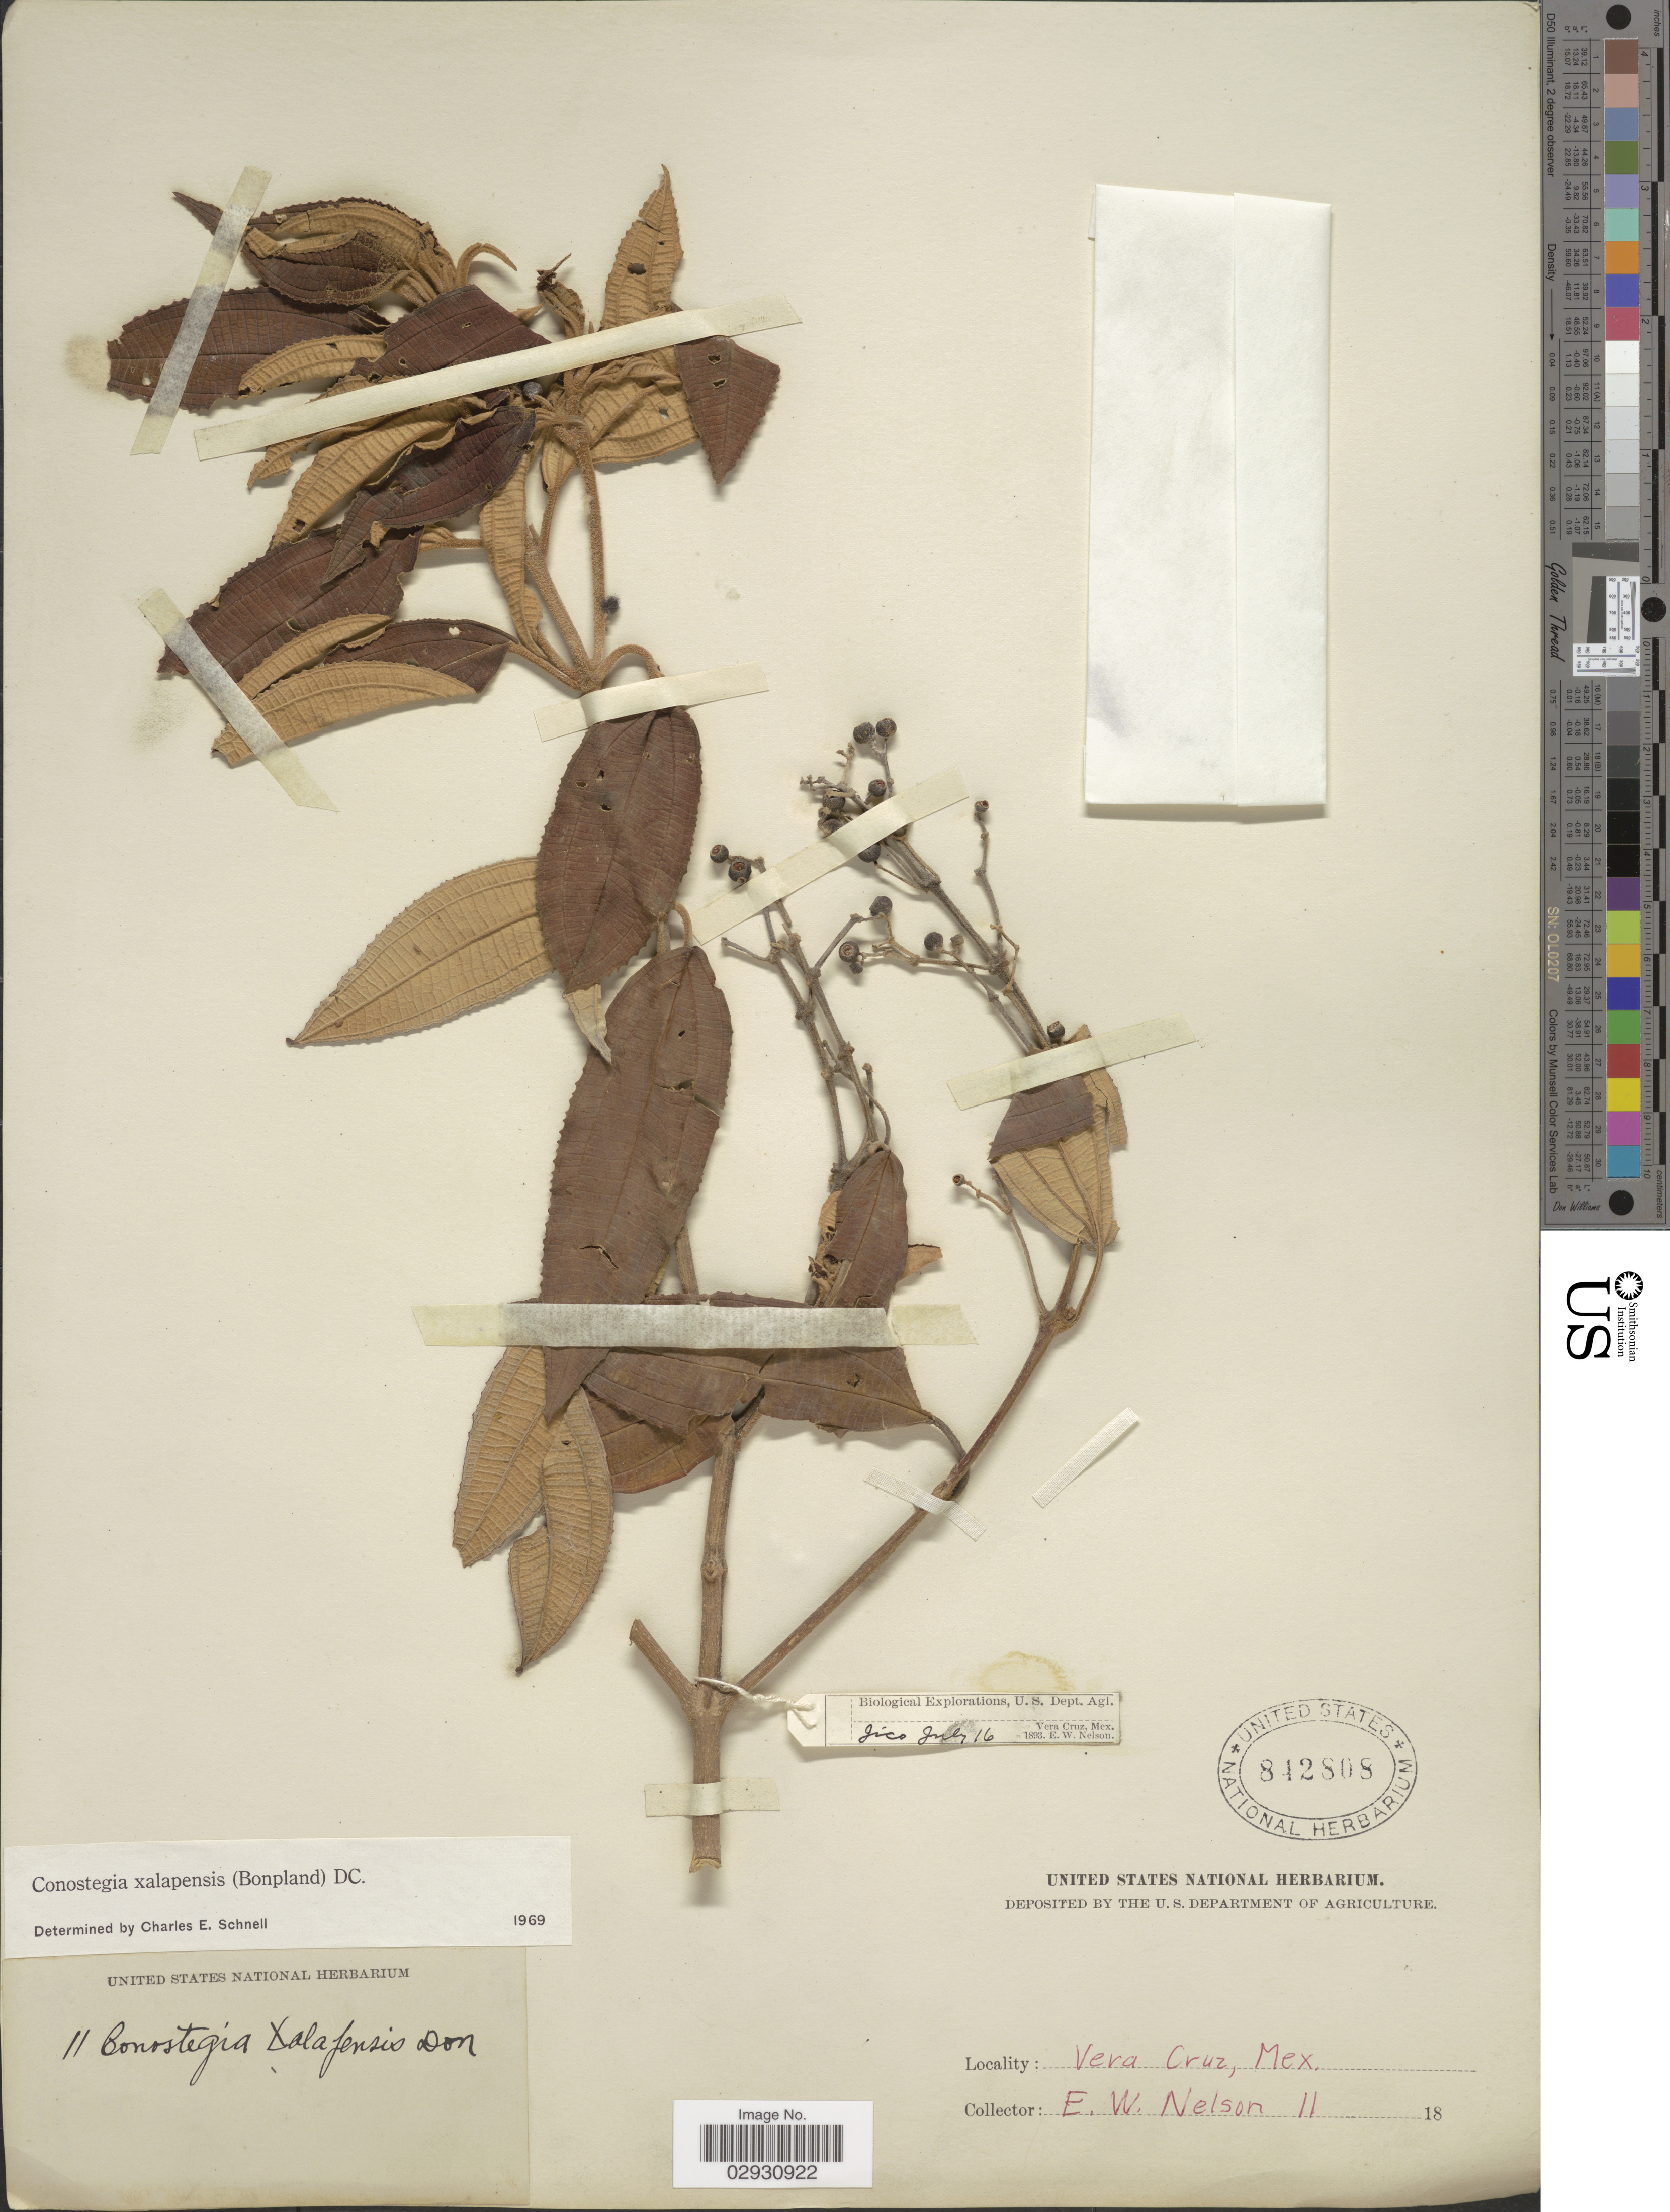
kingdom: Plantae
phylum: Tracheophyta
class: Magnoliopsida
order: Myrtales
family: Melastomataceae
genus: Conostegia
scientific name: Conostegia quadrangularis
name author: Schltdl. ex Steud.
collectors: E. W. Nelson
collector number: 11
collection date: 1893-07-16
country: Mexico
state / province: Veracruz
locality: Vera Cruz.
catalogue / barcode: US 842808